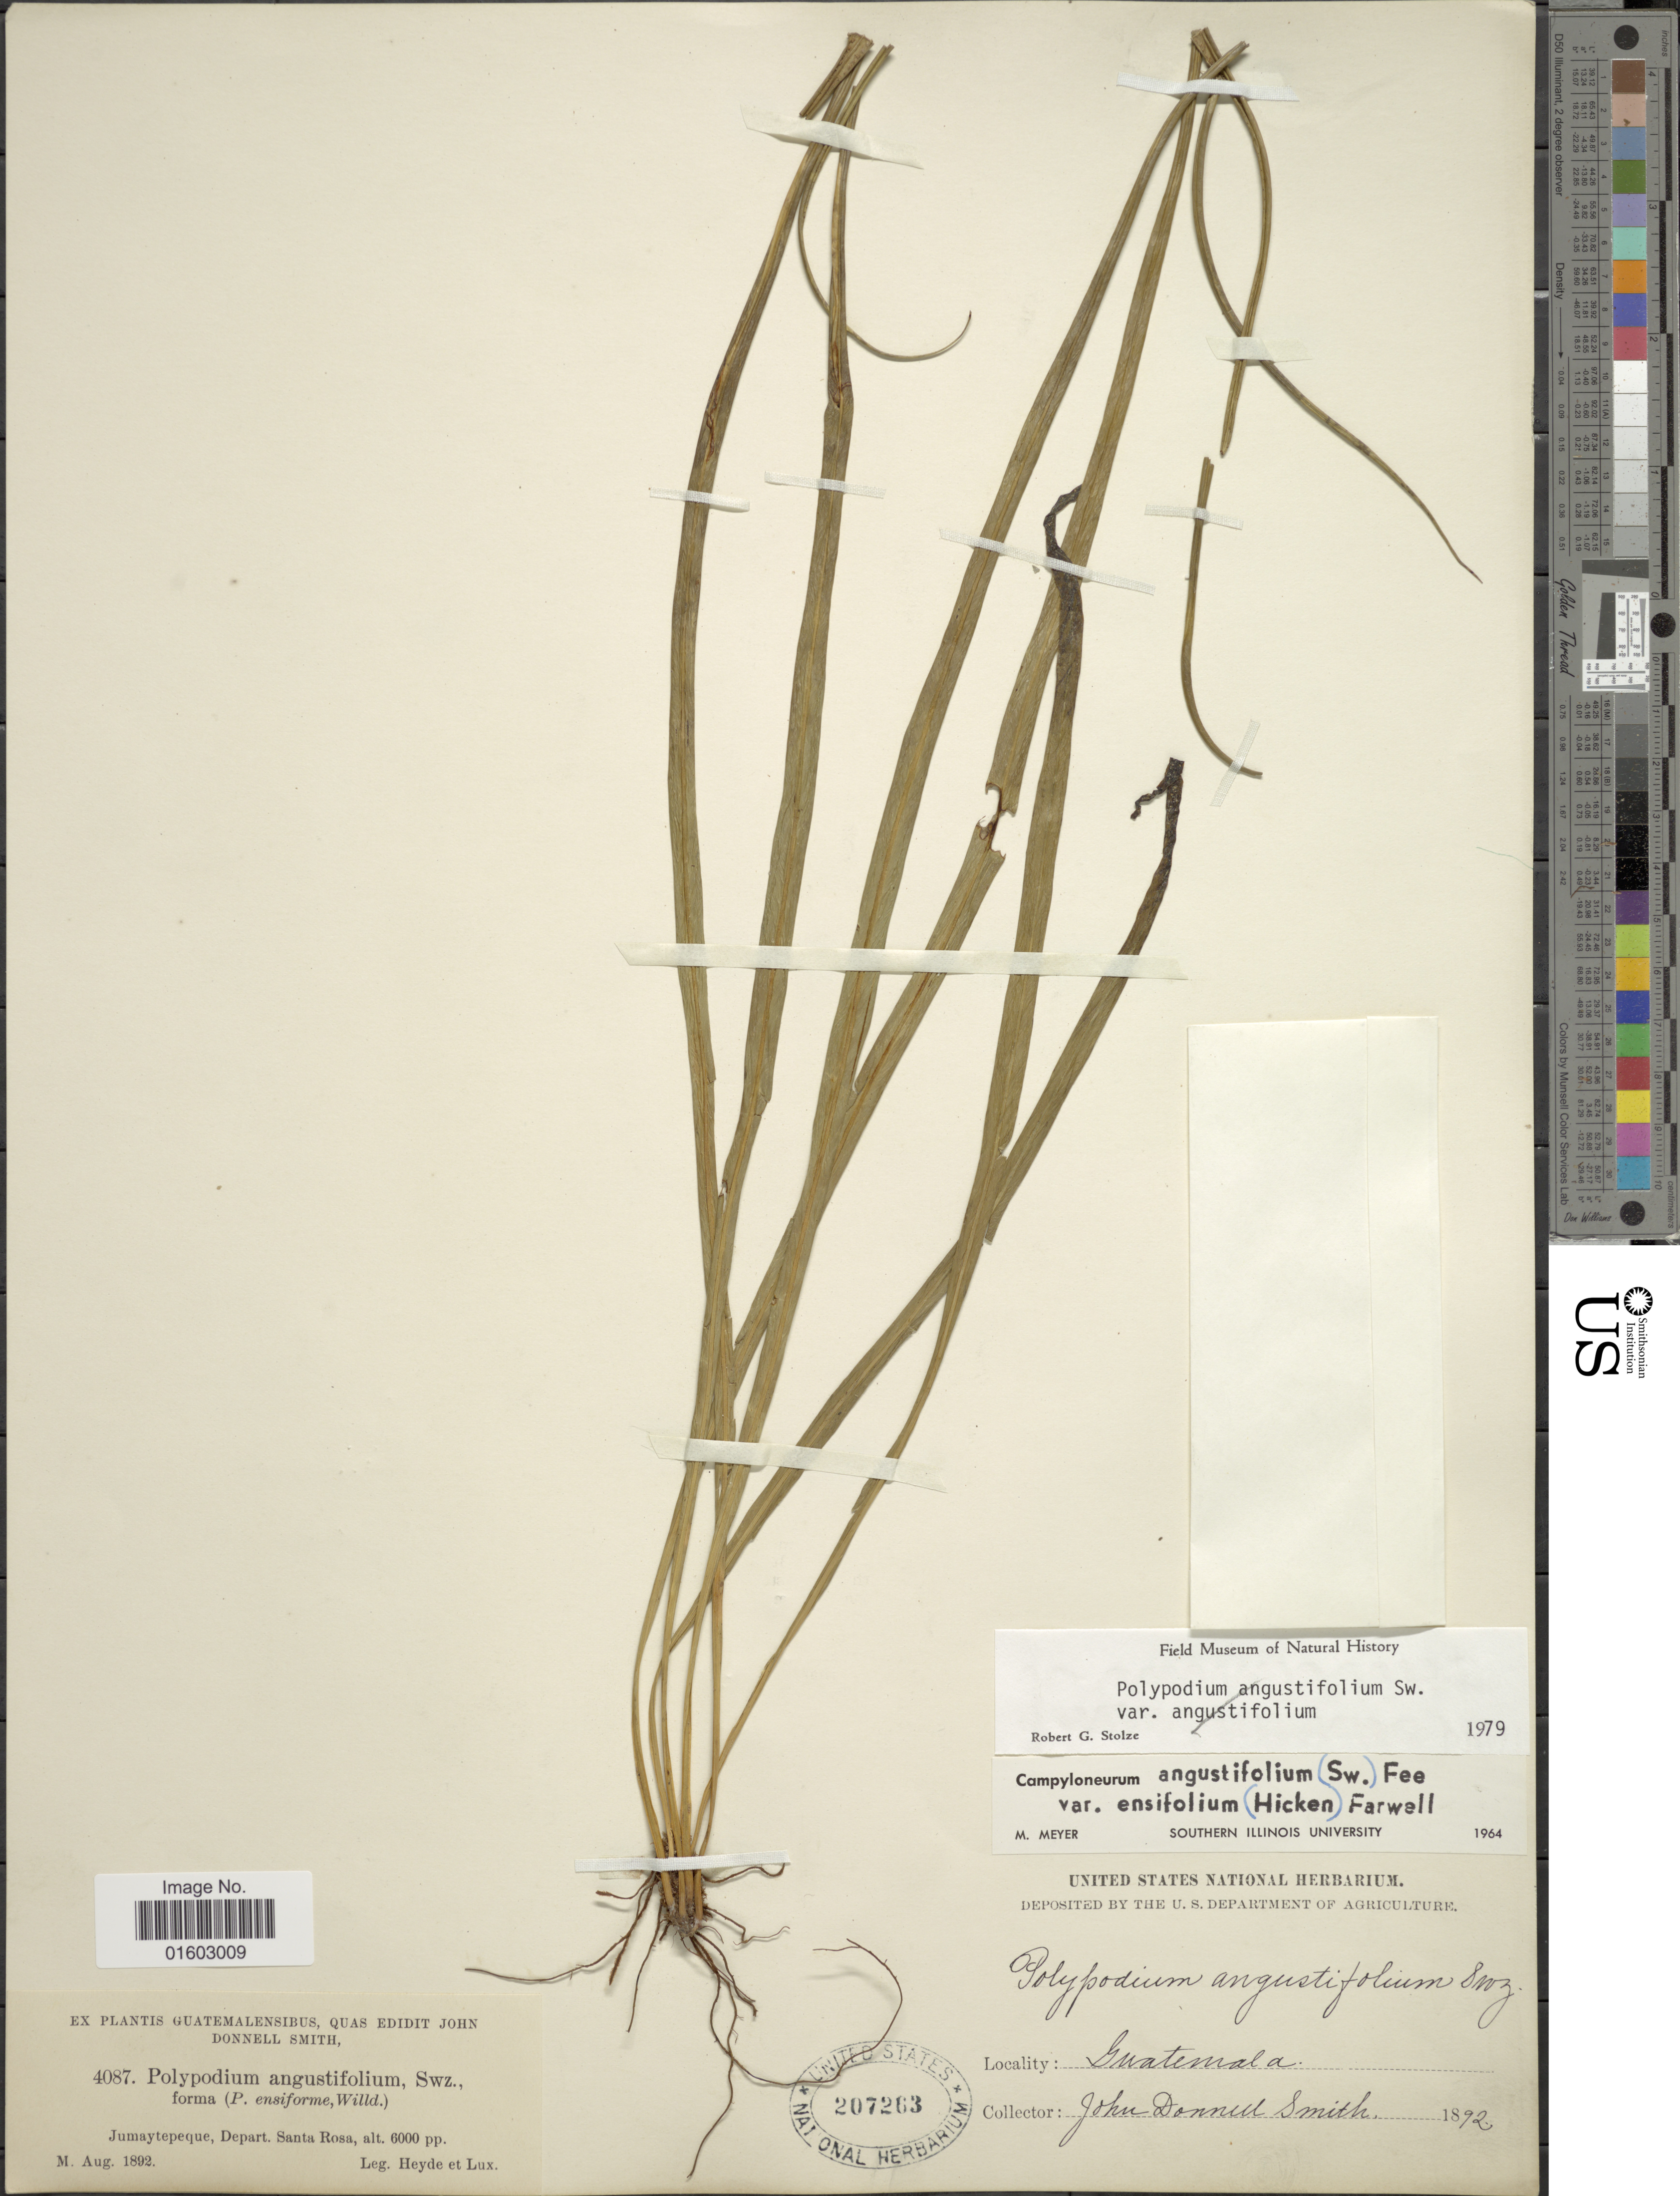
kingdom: Plantae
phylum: Tracheophyta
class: Polypodiopsida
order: Polypodiales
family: Polypodiaceae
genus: Campyloneurum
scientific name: Campyloneurum ensifolium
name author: (Willd.) J. Sm.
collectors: Heyde & Lux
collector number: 4087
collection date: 1892-08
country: Guatemala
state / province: Santa Rosa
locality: Jumaytepeque, Depart. Santa Rosa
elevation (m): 1829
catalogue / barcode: US 207263